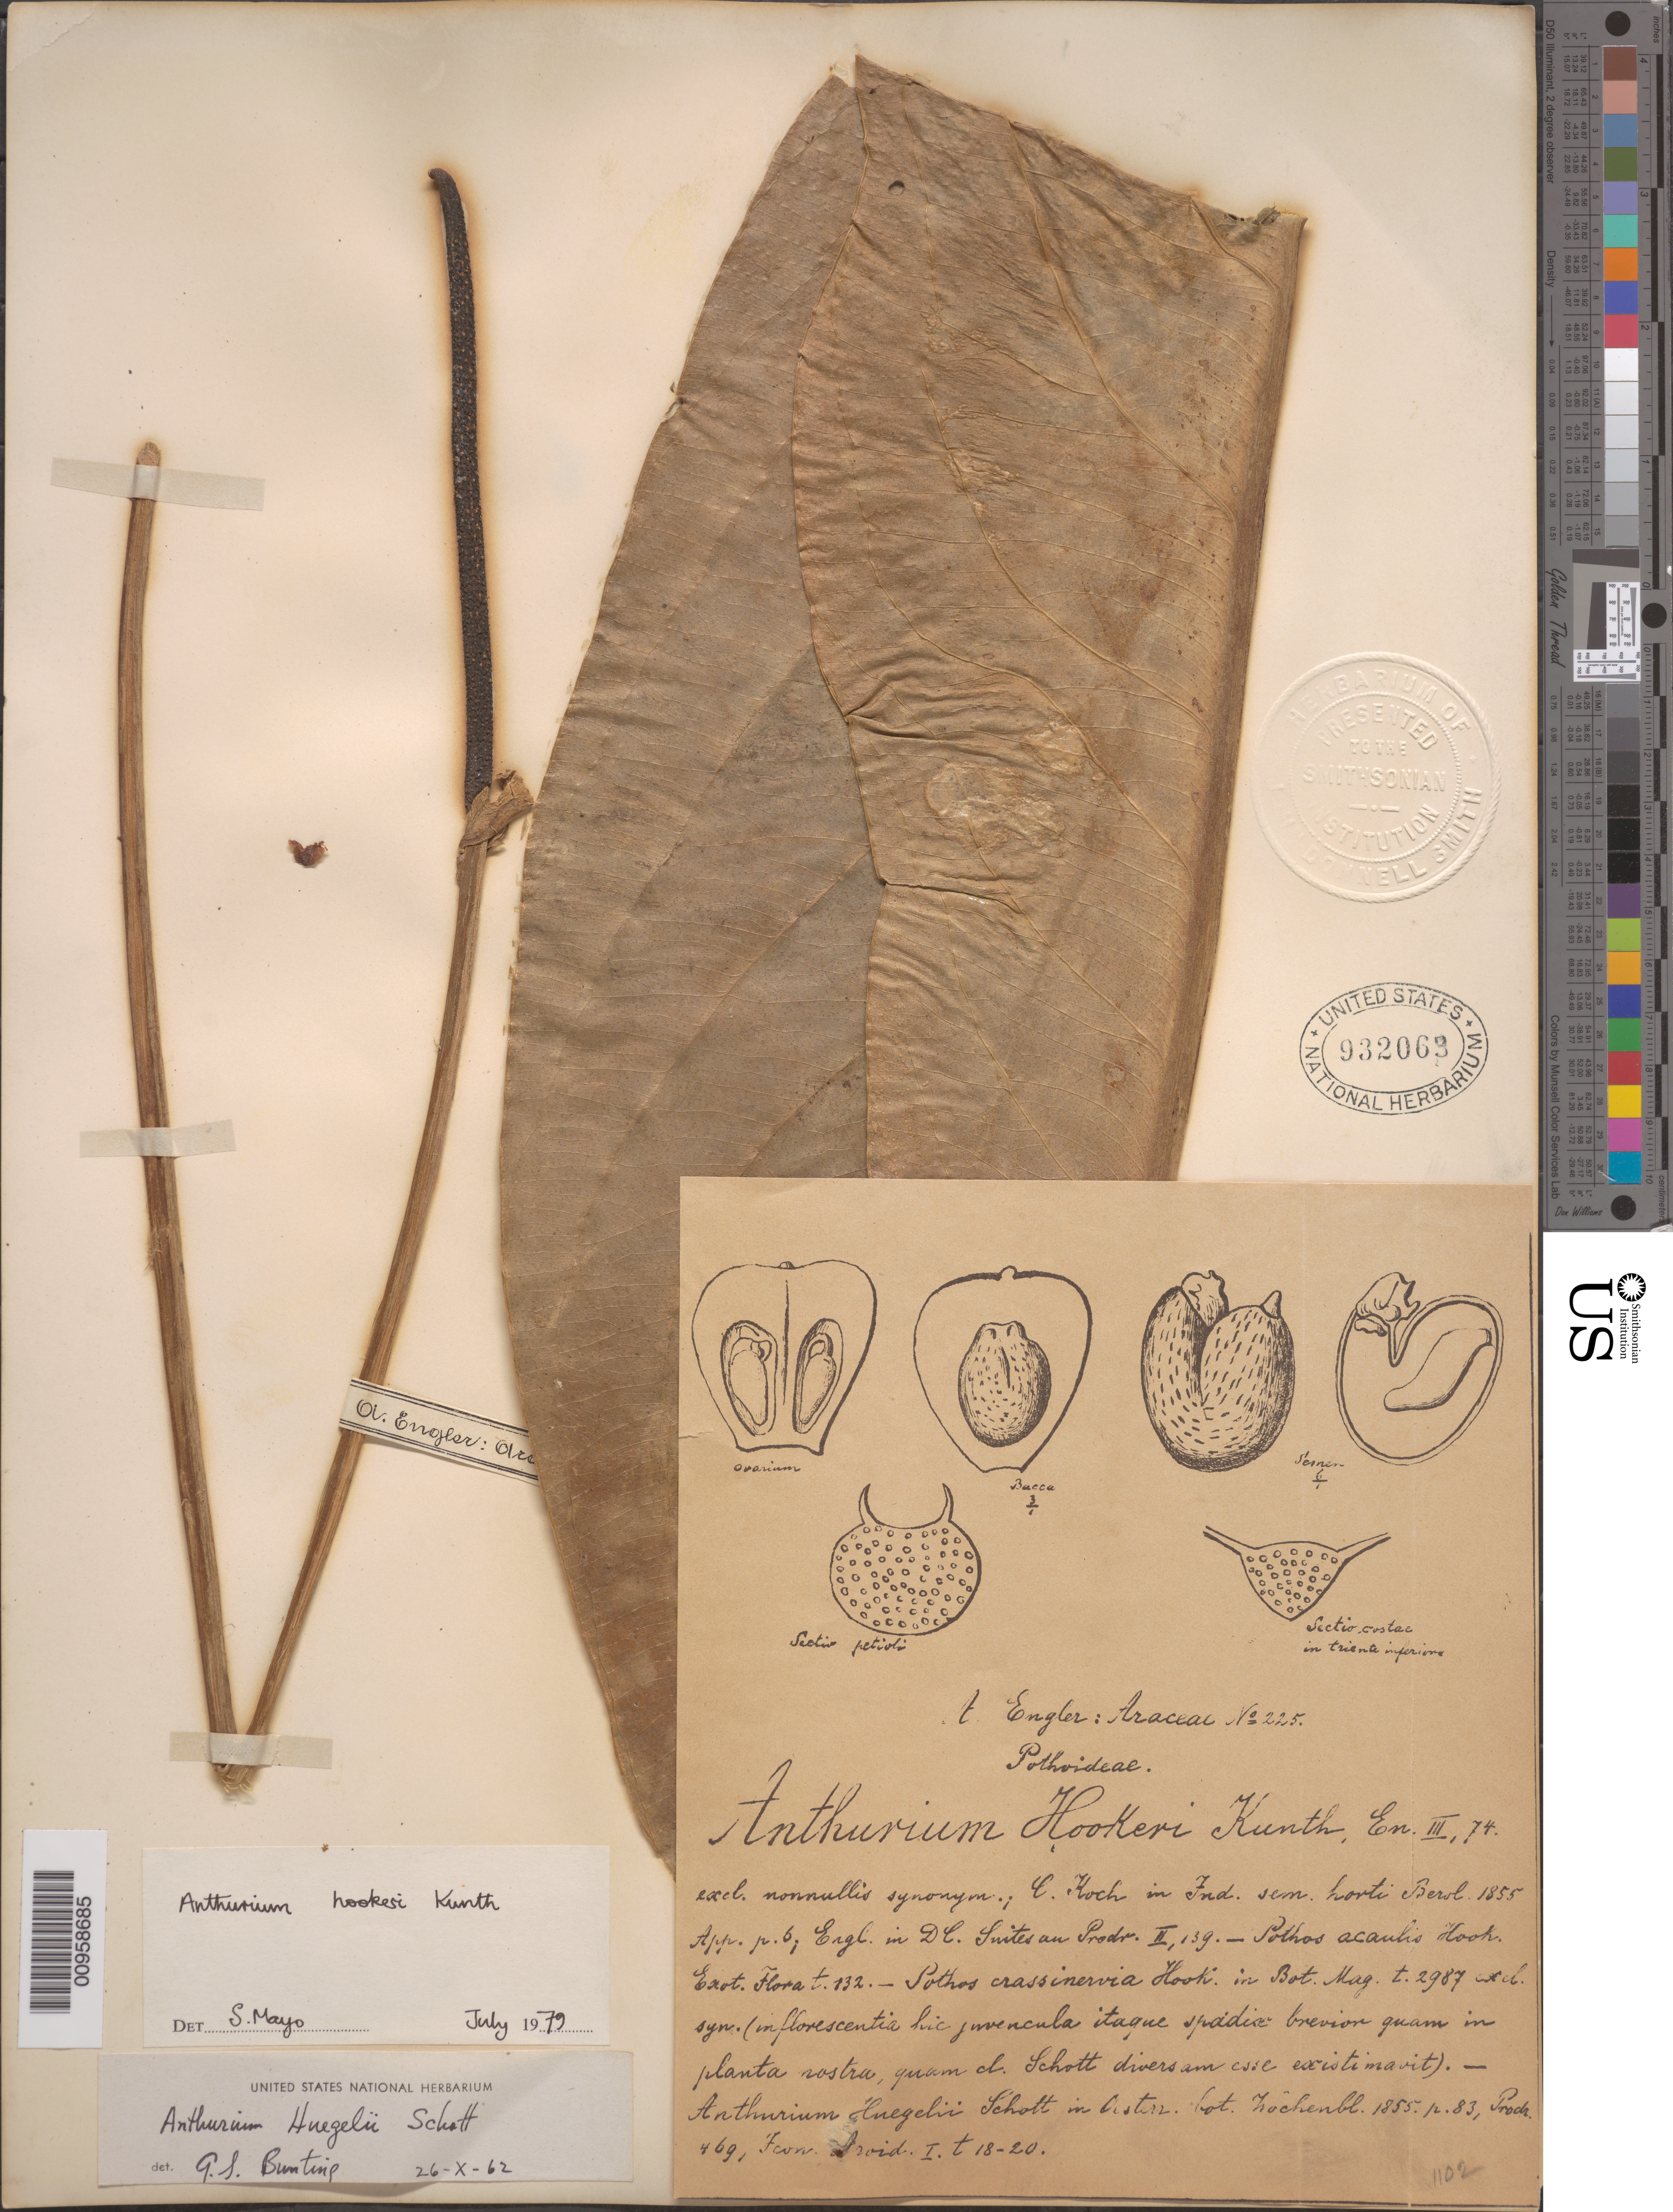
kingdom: Plantae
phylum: Tracheophyta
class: Liliopsida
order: Alismatales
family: Araceae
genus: Anthurium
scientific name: Anthurium hookeri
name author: Kunth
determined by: Mayo, S.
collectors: A. Engler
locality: Location unknown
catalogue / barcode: US 932063